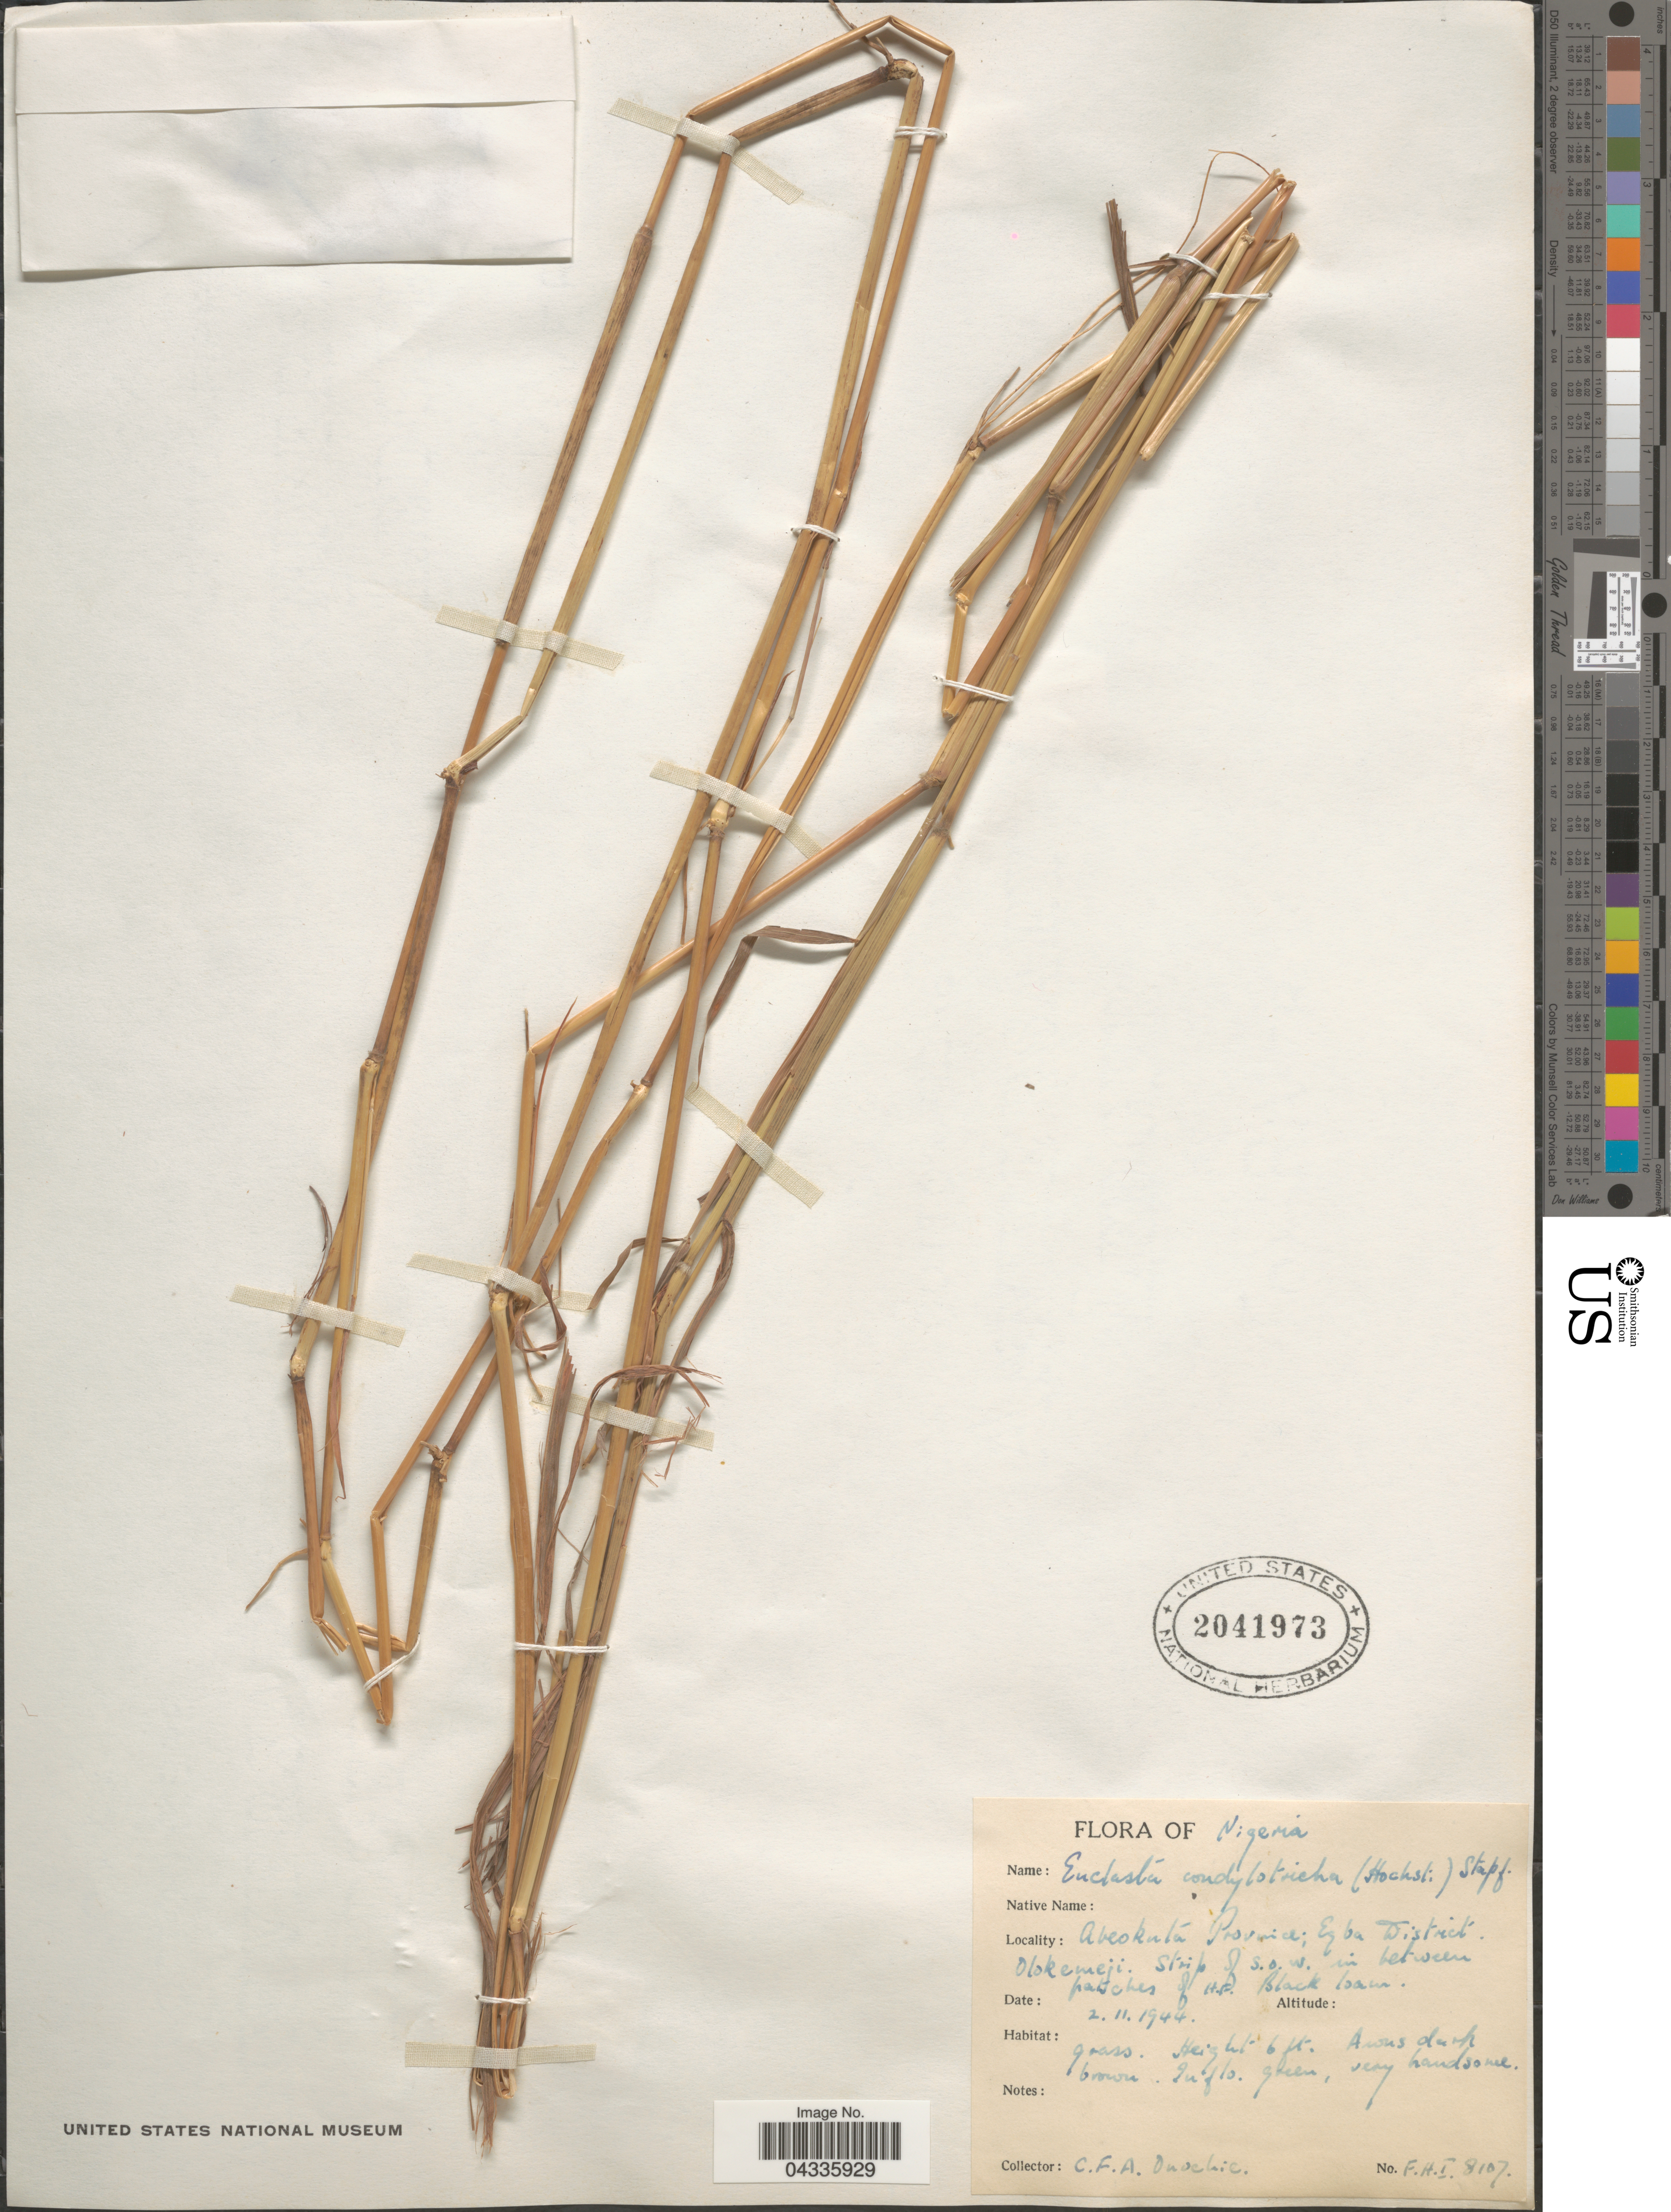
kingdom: Plantae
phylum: Tracheophyta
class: Liliopsida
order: Poales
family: Poaceae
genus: Euclasta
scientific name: Euclasta condylotricha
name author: (Hochst. ex Steud.) Stapf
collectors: C. Onochie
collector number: F.H.I.8107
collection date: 1944-11-02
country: Nigeria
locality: Abeokuta Province; Egba District. Olokemeji. Strip of s.o.w. in between patches of H.F. Black loam.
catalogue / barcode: US 2041973